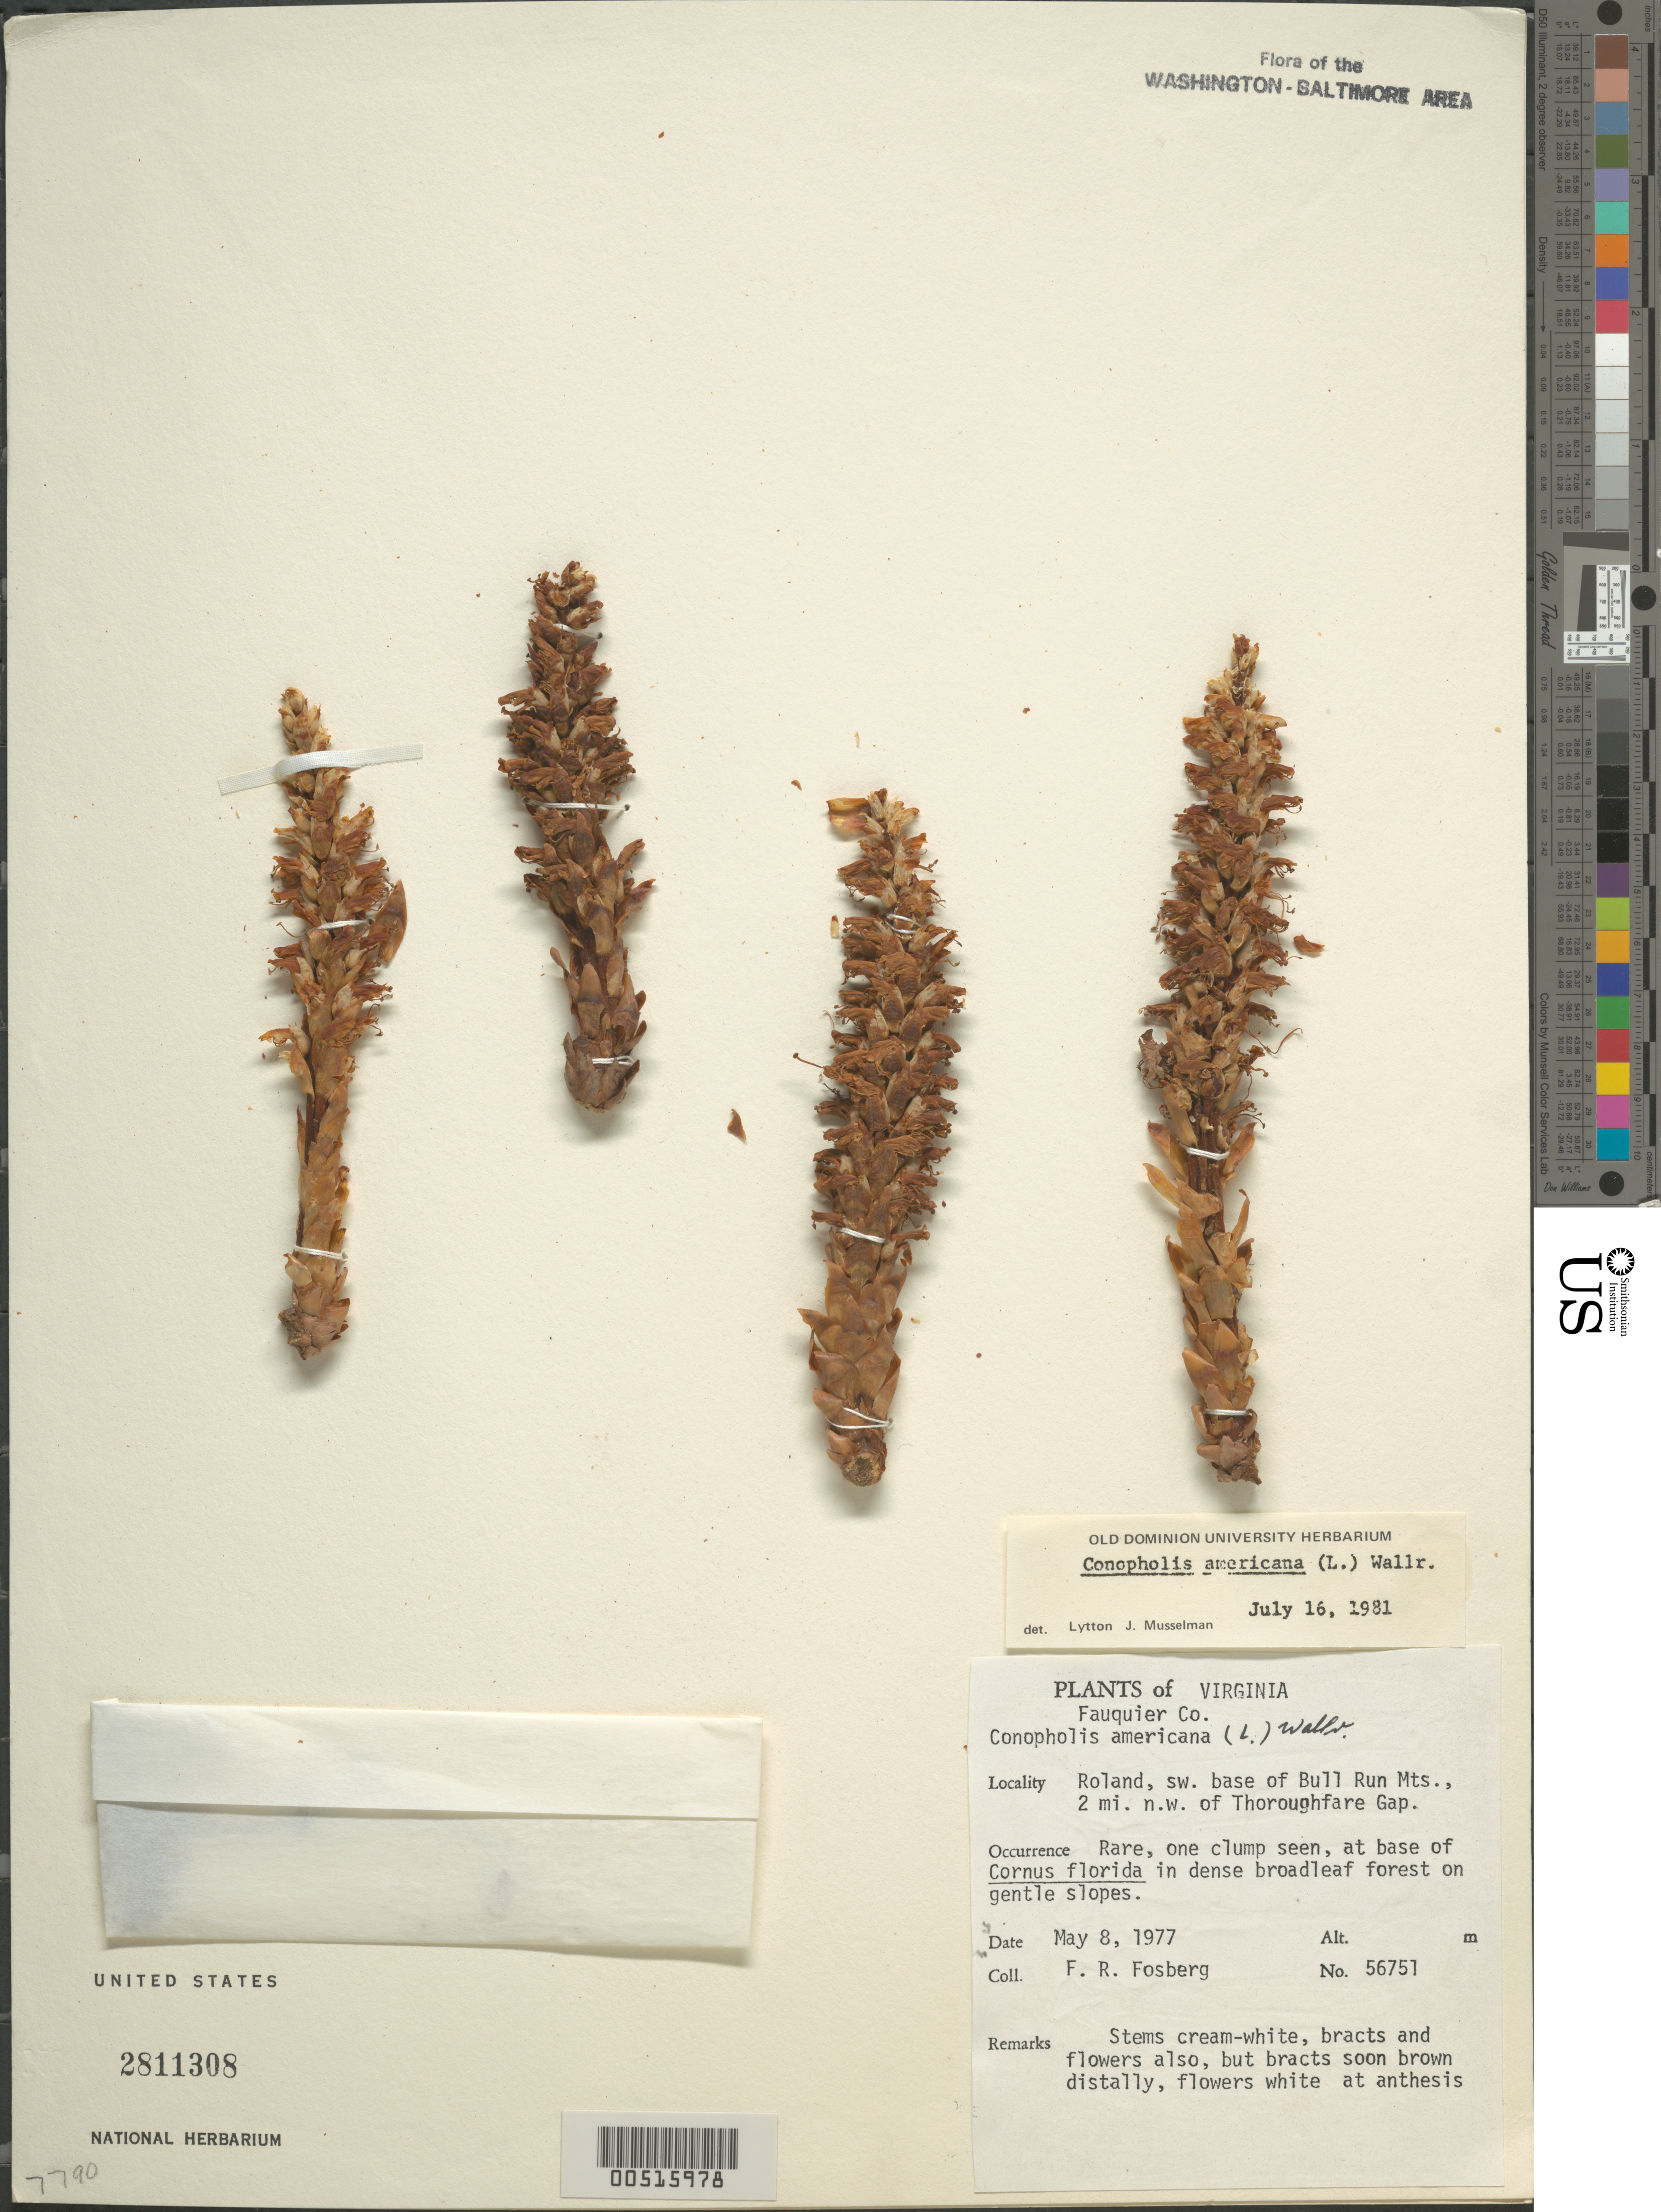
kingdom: Plantae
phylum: Tracheophyta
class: Magnoliopsida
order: Lamiales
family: Orobanchaceae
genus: Conopholis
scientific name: Conopholis americana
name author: (L. f.) Wallr.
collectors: F. R. Fosberg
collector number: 56751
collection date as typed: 08 May 1977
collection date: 1977-05-08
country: United States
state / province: Virginia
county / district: Fauquier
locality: Roland, SW base of Bull Run Mts., 2 mi. NW of Thoroughfare Gap Bull Run Mts.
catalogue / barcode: US 2811308